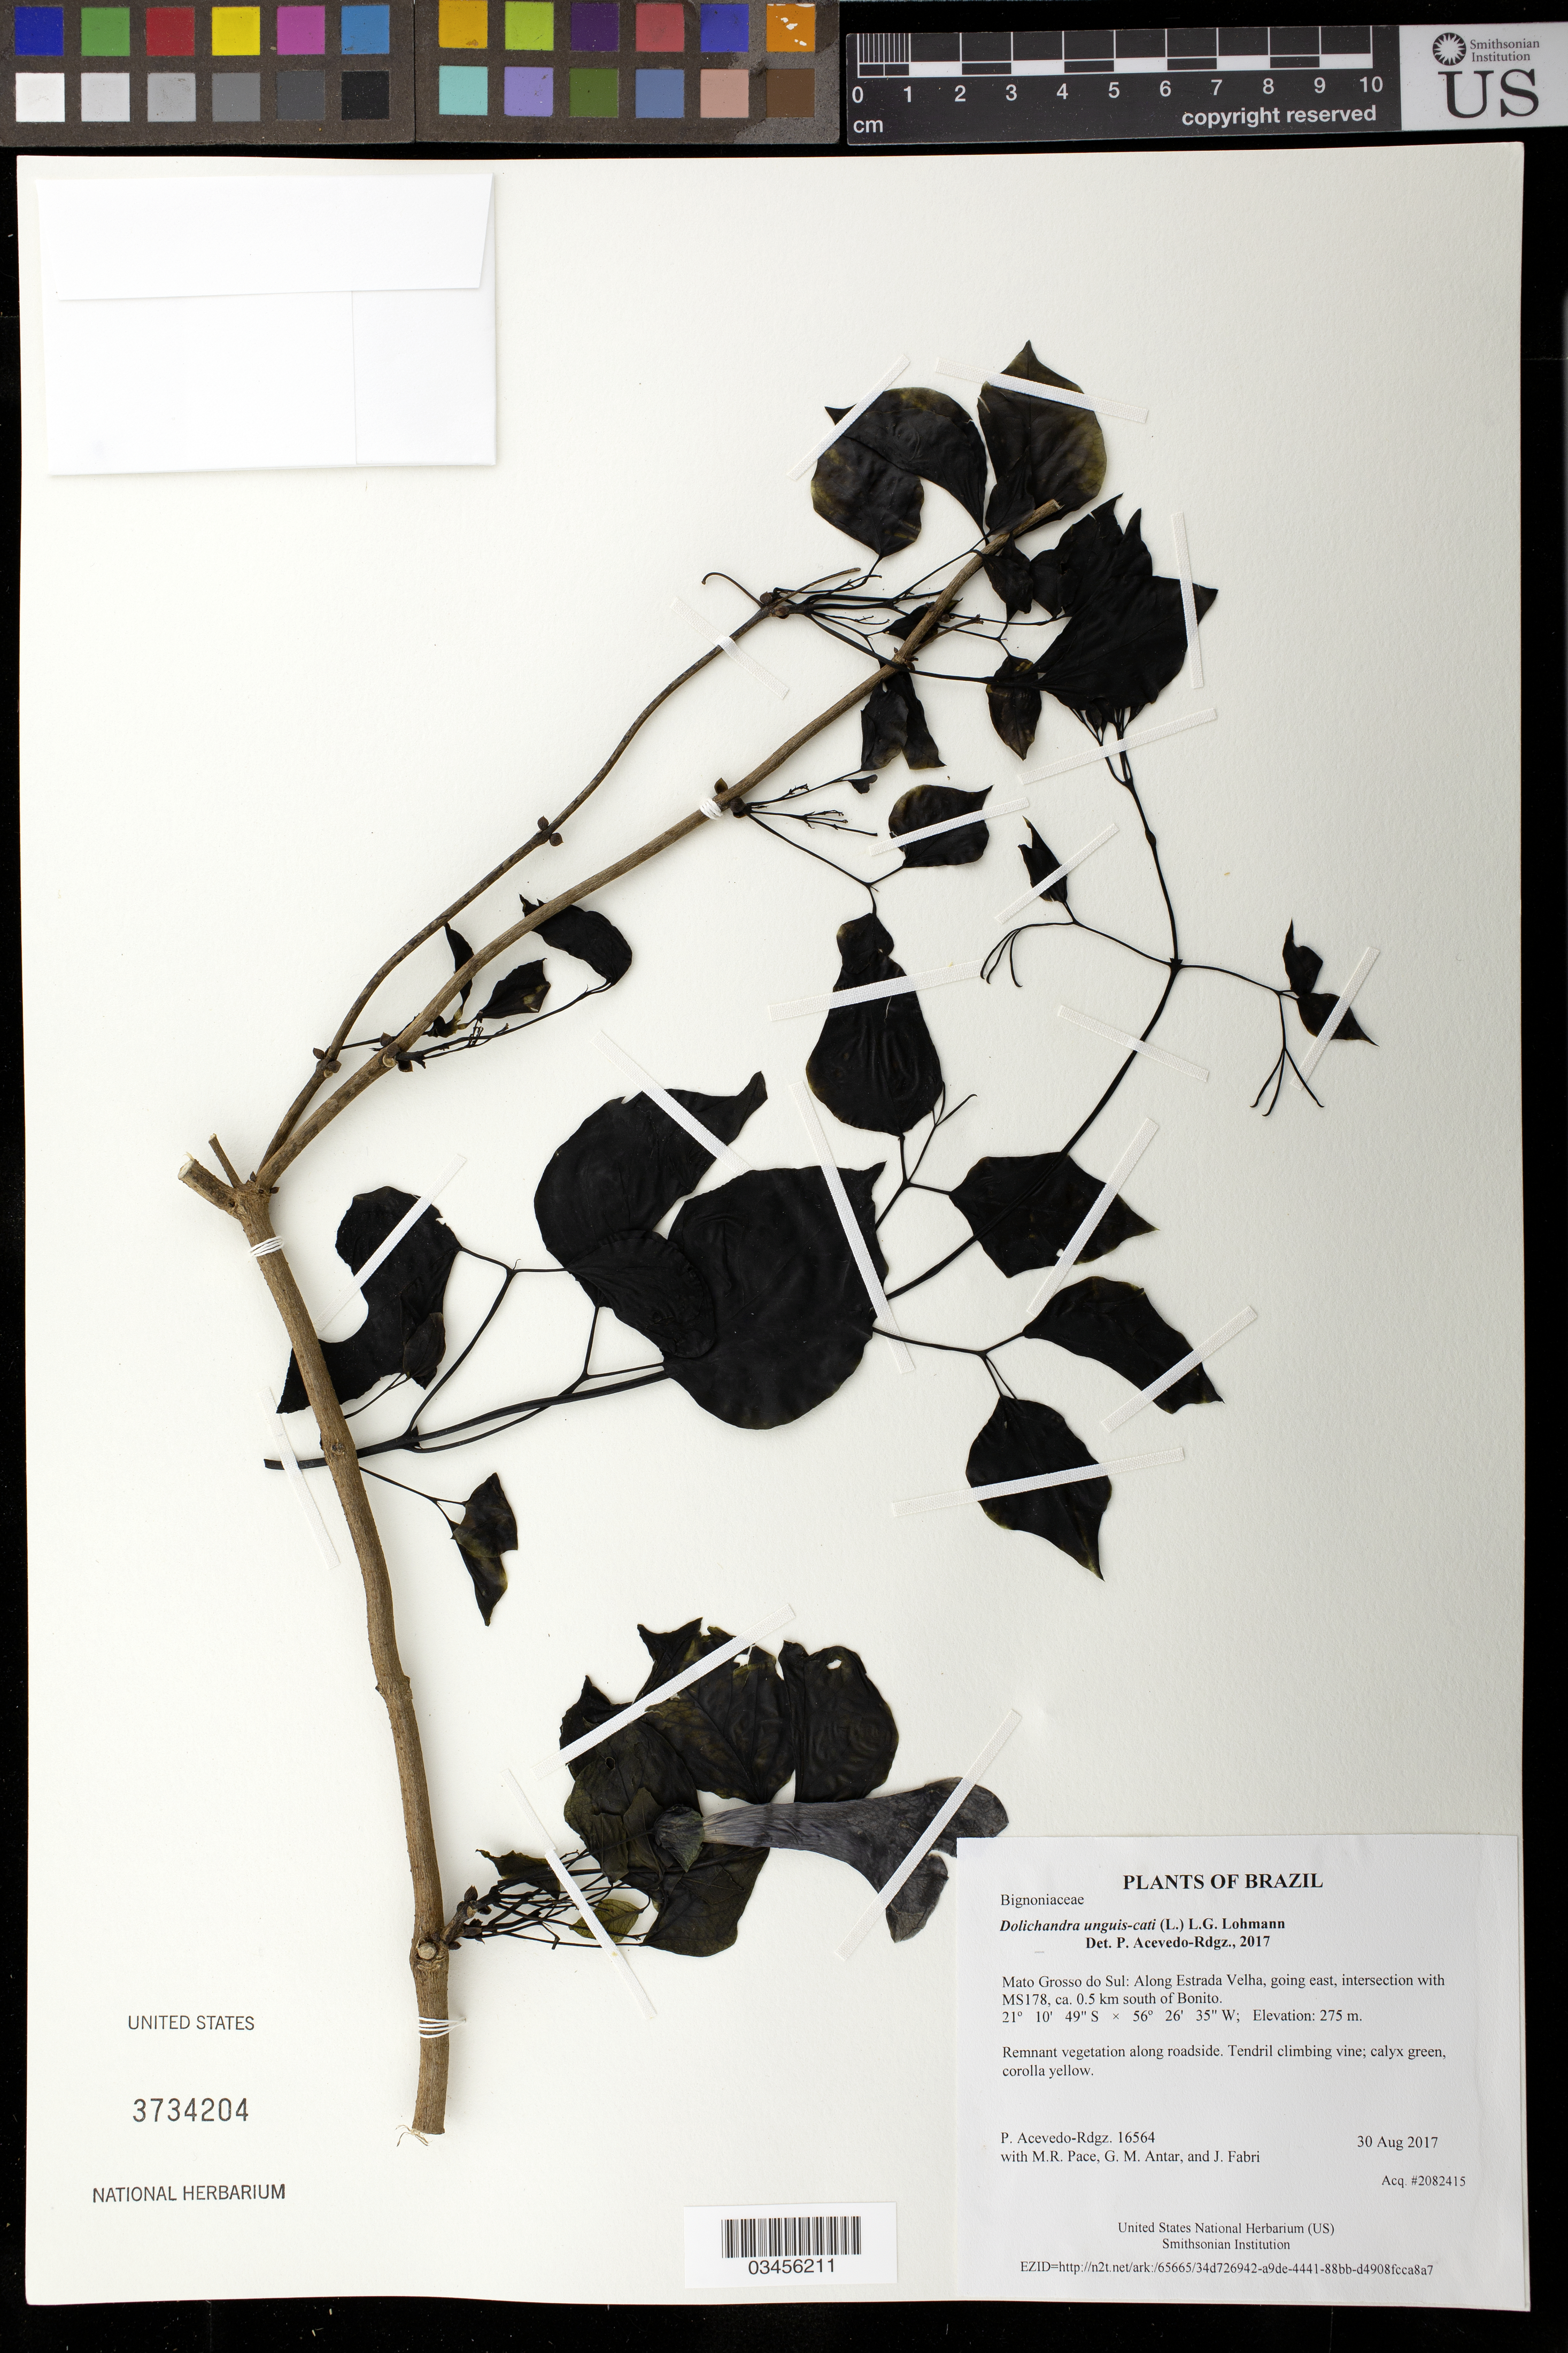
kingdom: Plantae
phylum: Tracheophyta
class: Magnoliopsida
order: Lamiales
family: Bignoniaceae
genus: Dolichandra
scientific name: Dolichandra unguis-cati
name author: (L.) L.G. Lohmann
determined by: Acevedo-Rodríguez, P., (BOT), Smithsonian Institution - National Museum of Natural History (UNITED STATES)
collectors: P. Acevedo-Rodr., M. R. Pace, G. M. Antar & J. Fabri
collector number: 16564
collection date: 2017-08-30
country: Brazil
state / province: Mato Grosso do Sul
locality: Along Estrada Velha, going east, intersection with MS178, ca. 0.5 km south of Bonito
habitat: Remnant vegetation along roadside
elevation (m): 275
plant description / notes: US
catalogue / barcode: US 3734204